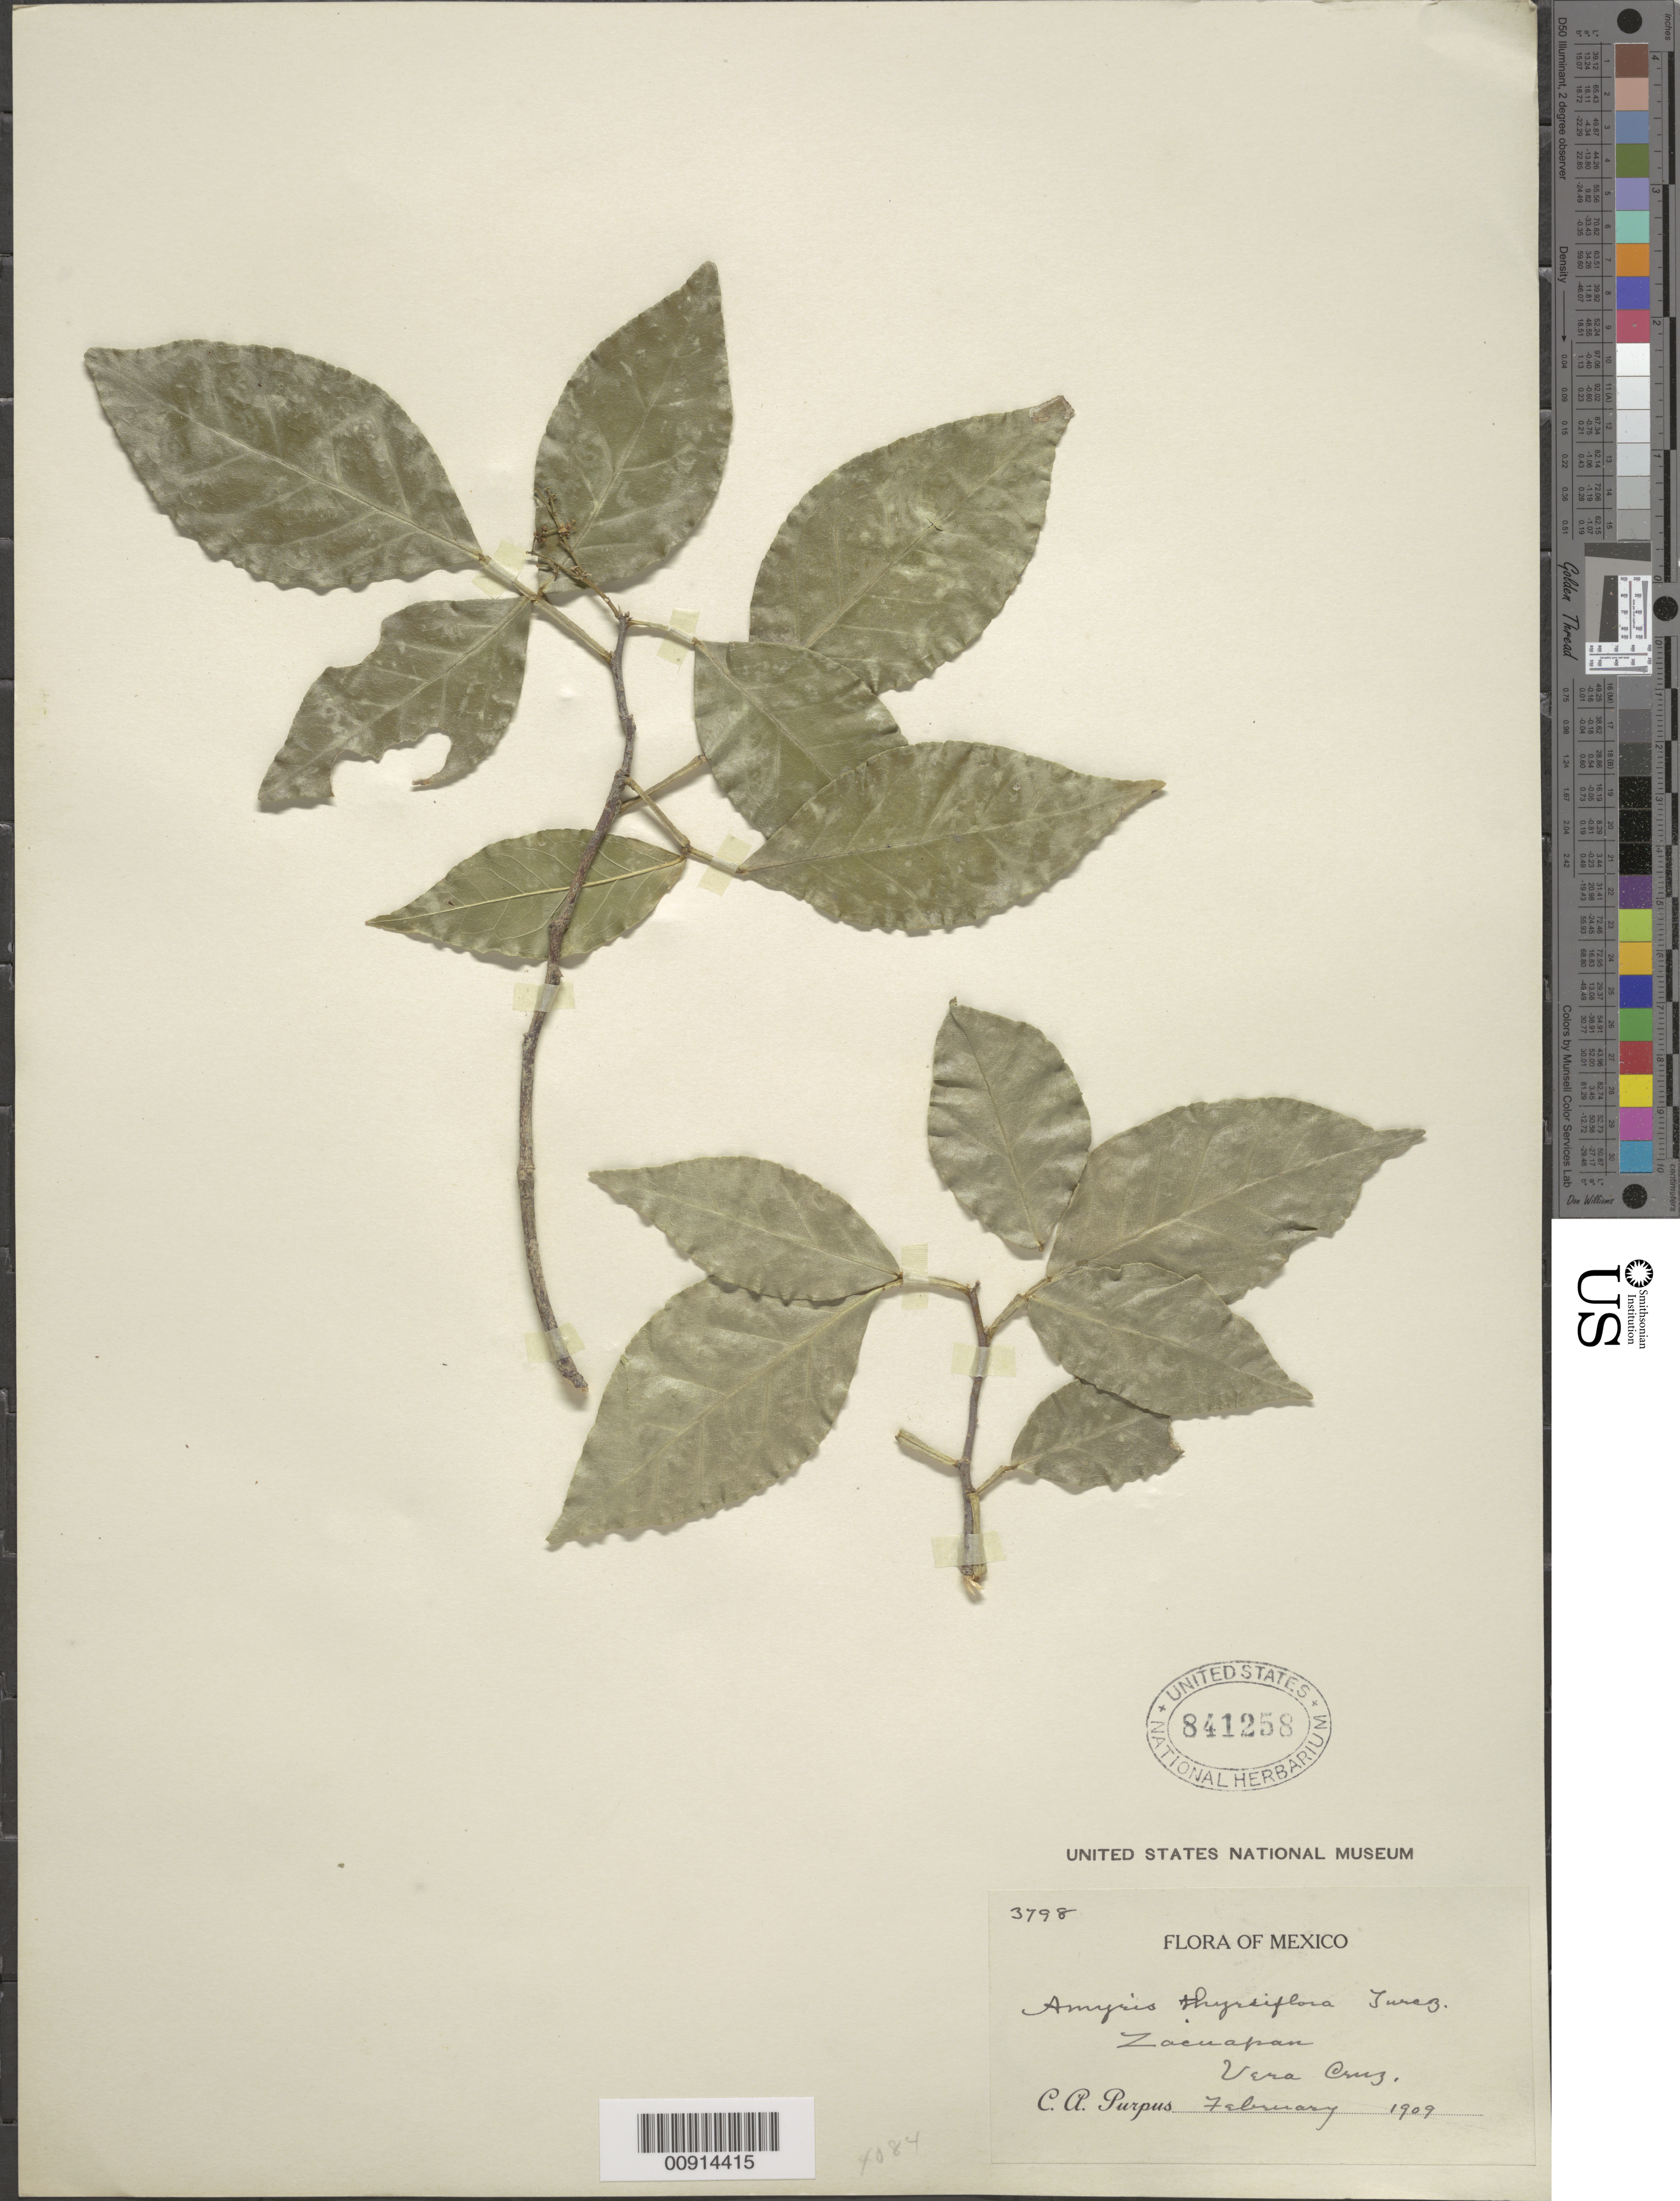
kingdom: Plantae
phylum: Tracheophyta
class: Magnoliopsida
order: Sapindales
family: Rutaceae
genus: Amyris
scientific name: Amyris thyrsiflora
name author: Turcz.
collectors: C. A. Purpus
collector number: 3798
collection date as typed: Feb 1909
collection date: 1909-02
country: Mexico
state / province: Veracruz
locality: Zacuapan, Veracruz.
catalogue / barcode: US 841258